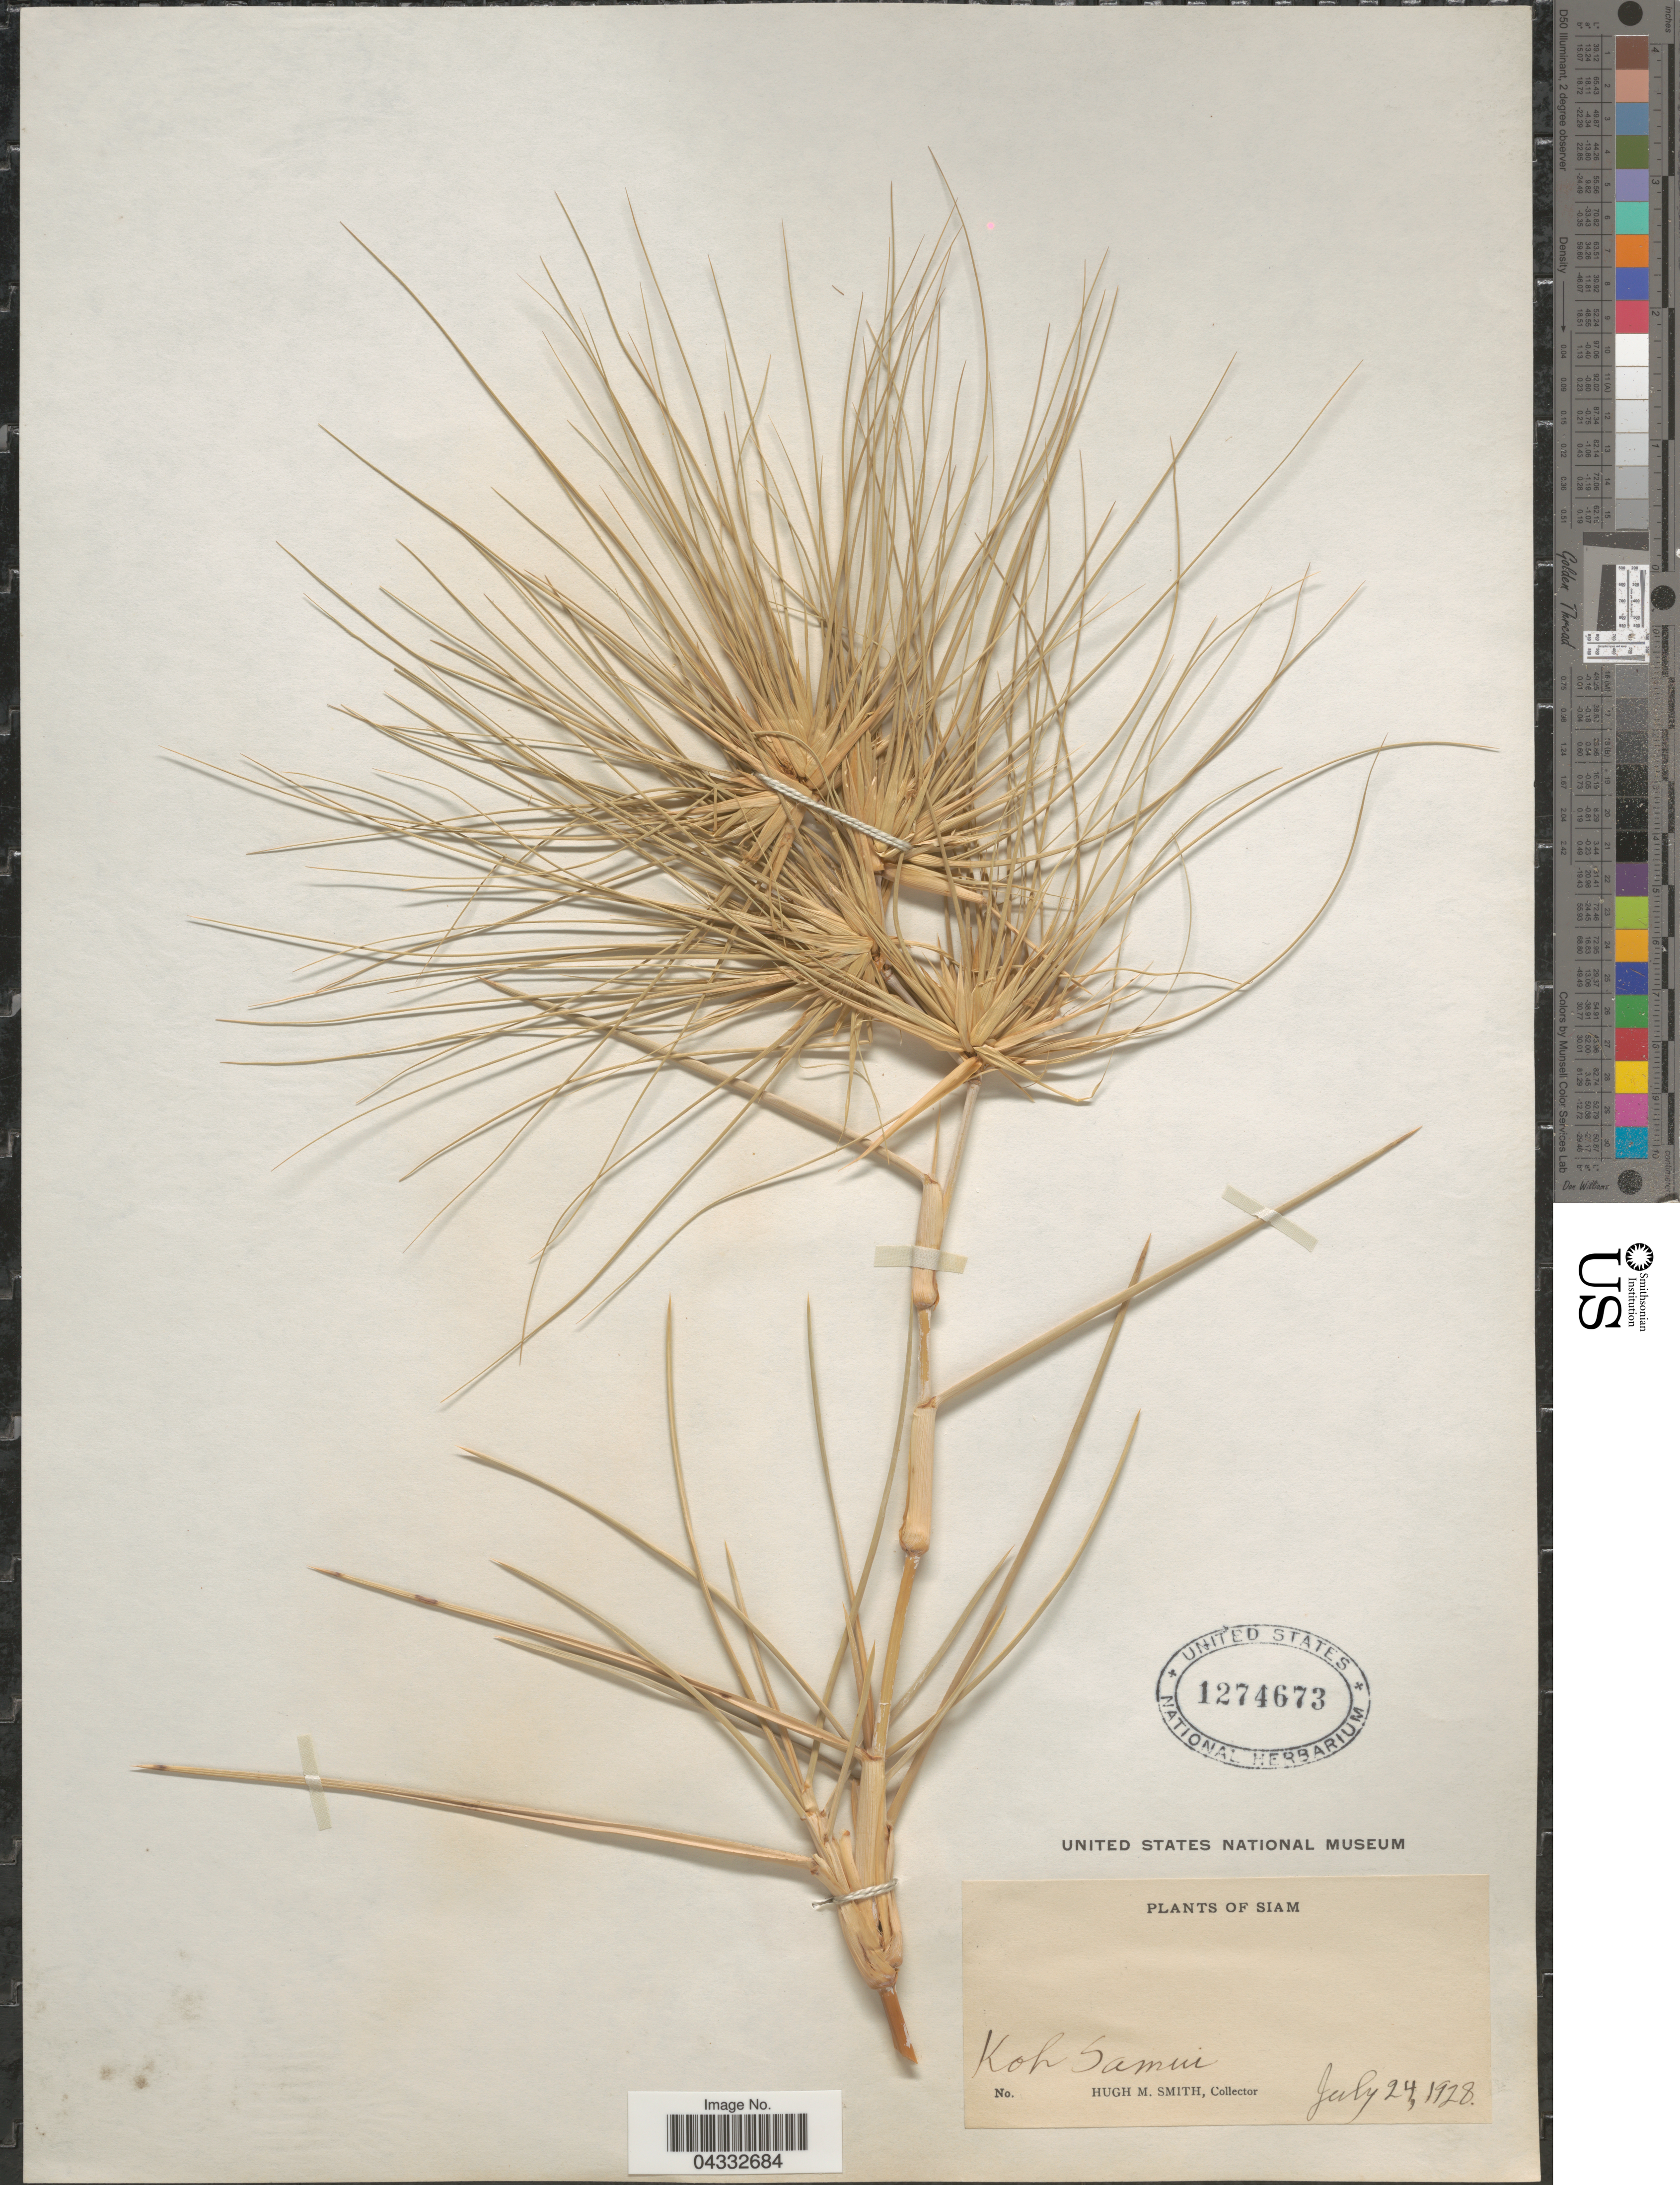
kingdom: Plantae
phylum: Tracheophyta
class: Liliopsida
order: Poales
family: Poaceae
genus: Spinifex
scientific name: Spinifex littoreus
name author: (Burm. f.) Merr.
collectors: H. M. Smith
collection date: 1928-07-24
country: Thailand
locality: Siam. Koh Samui.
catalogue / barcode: US 1274673